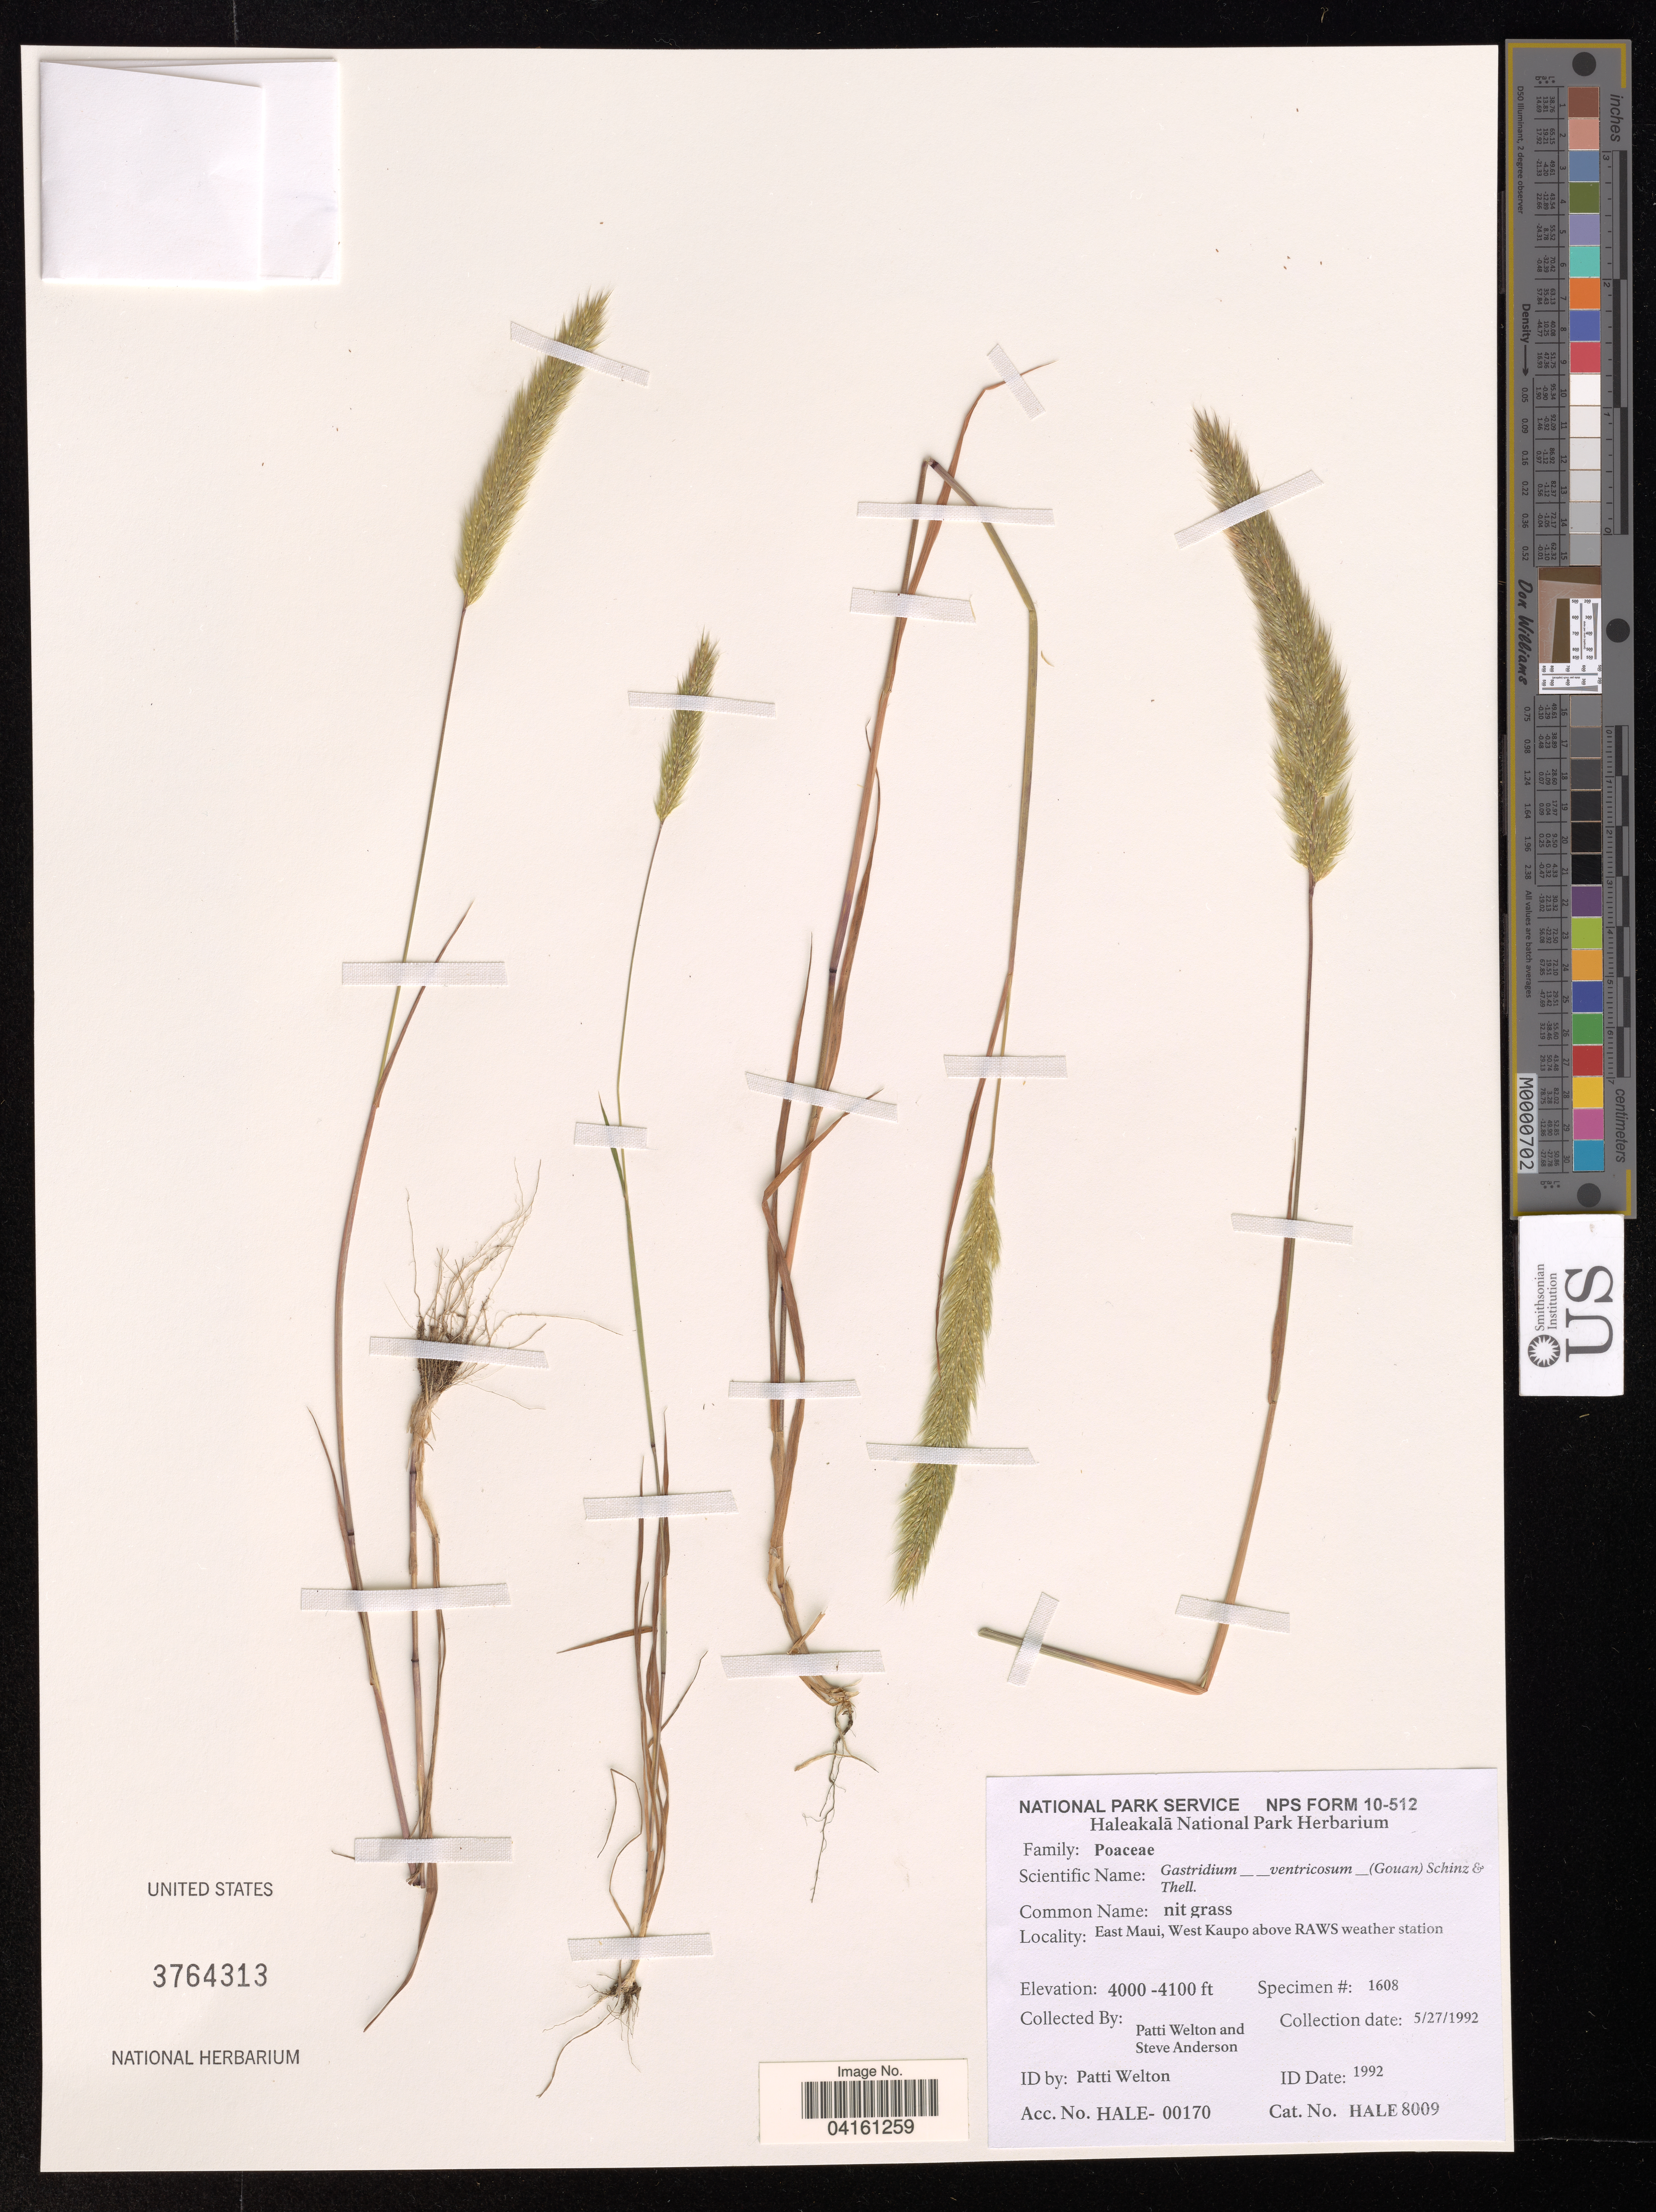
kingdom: Plantae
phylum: Tracheophyta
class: Liliopsida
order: Poales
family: Poaceae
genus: Gastridium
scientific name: Gastridium phleoides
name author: (Nees) C.E. Hubb.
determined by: Wagner, W. L., (BOT), Smithsonian Institution - National Museum of Natural History (UNITED STATES)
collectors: P. Welton & S. Anderson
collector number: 1608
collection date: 1992-05-27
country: United States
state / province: Hawaii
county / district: Maui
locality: East Maui, West Kaupo above RAWS weather station.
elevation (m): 1219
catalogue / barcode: US 3764313